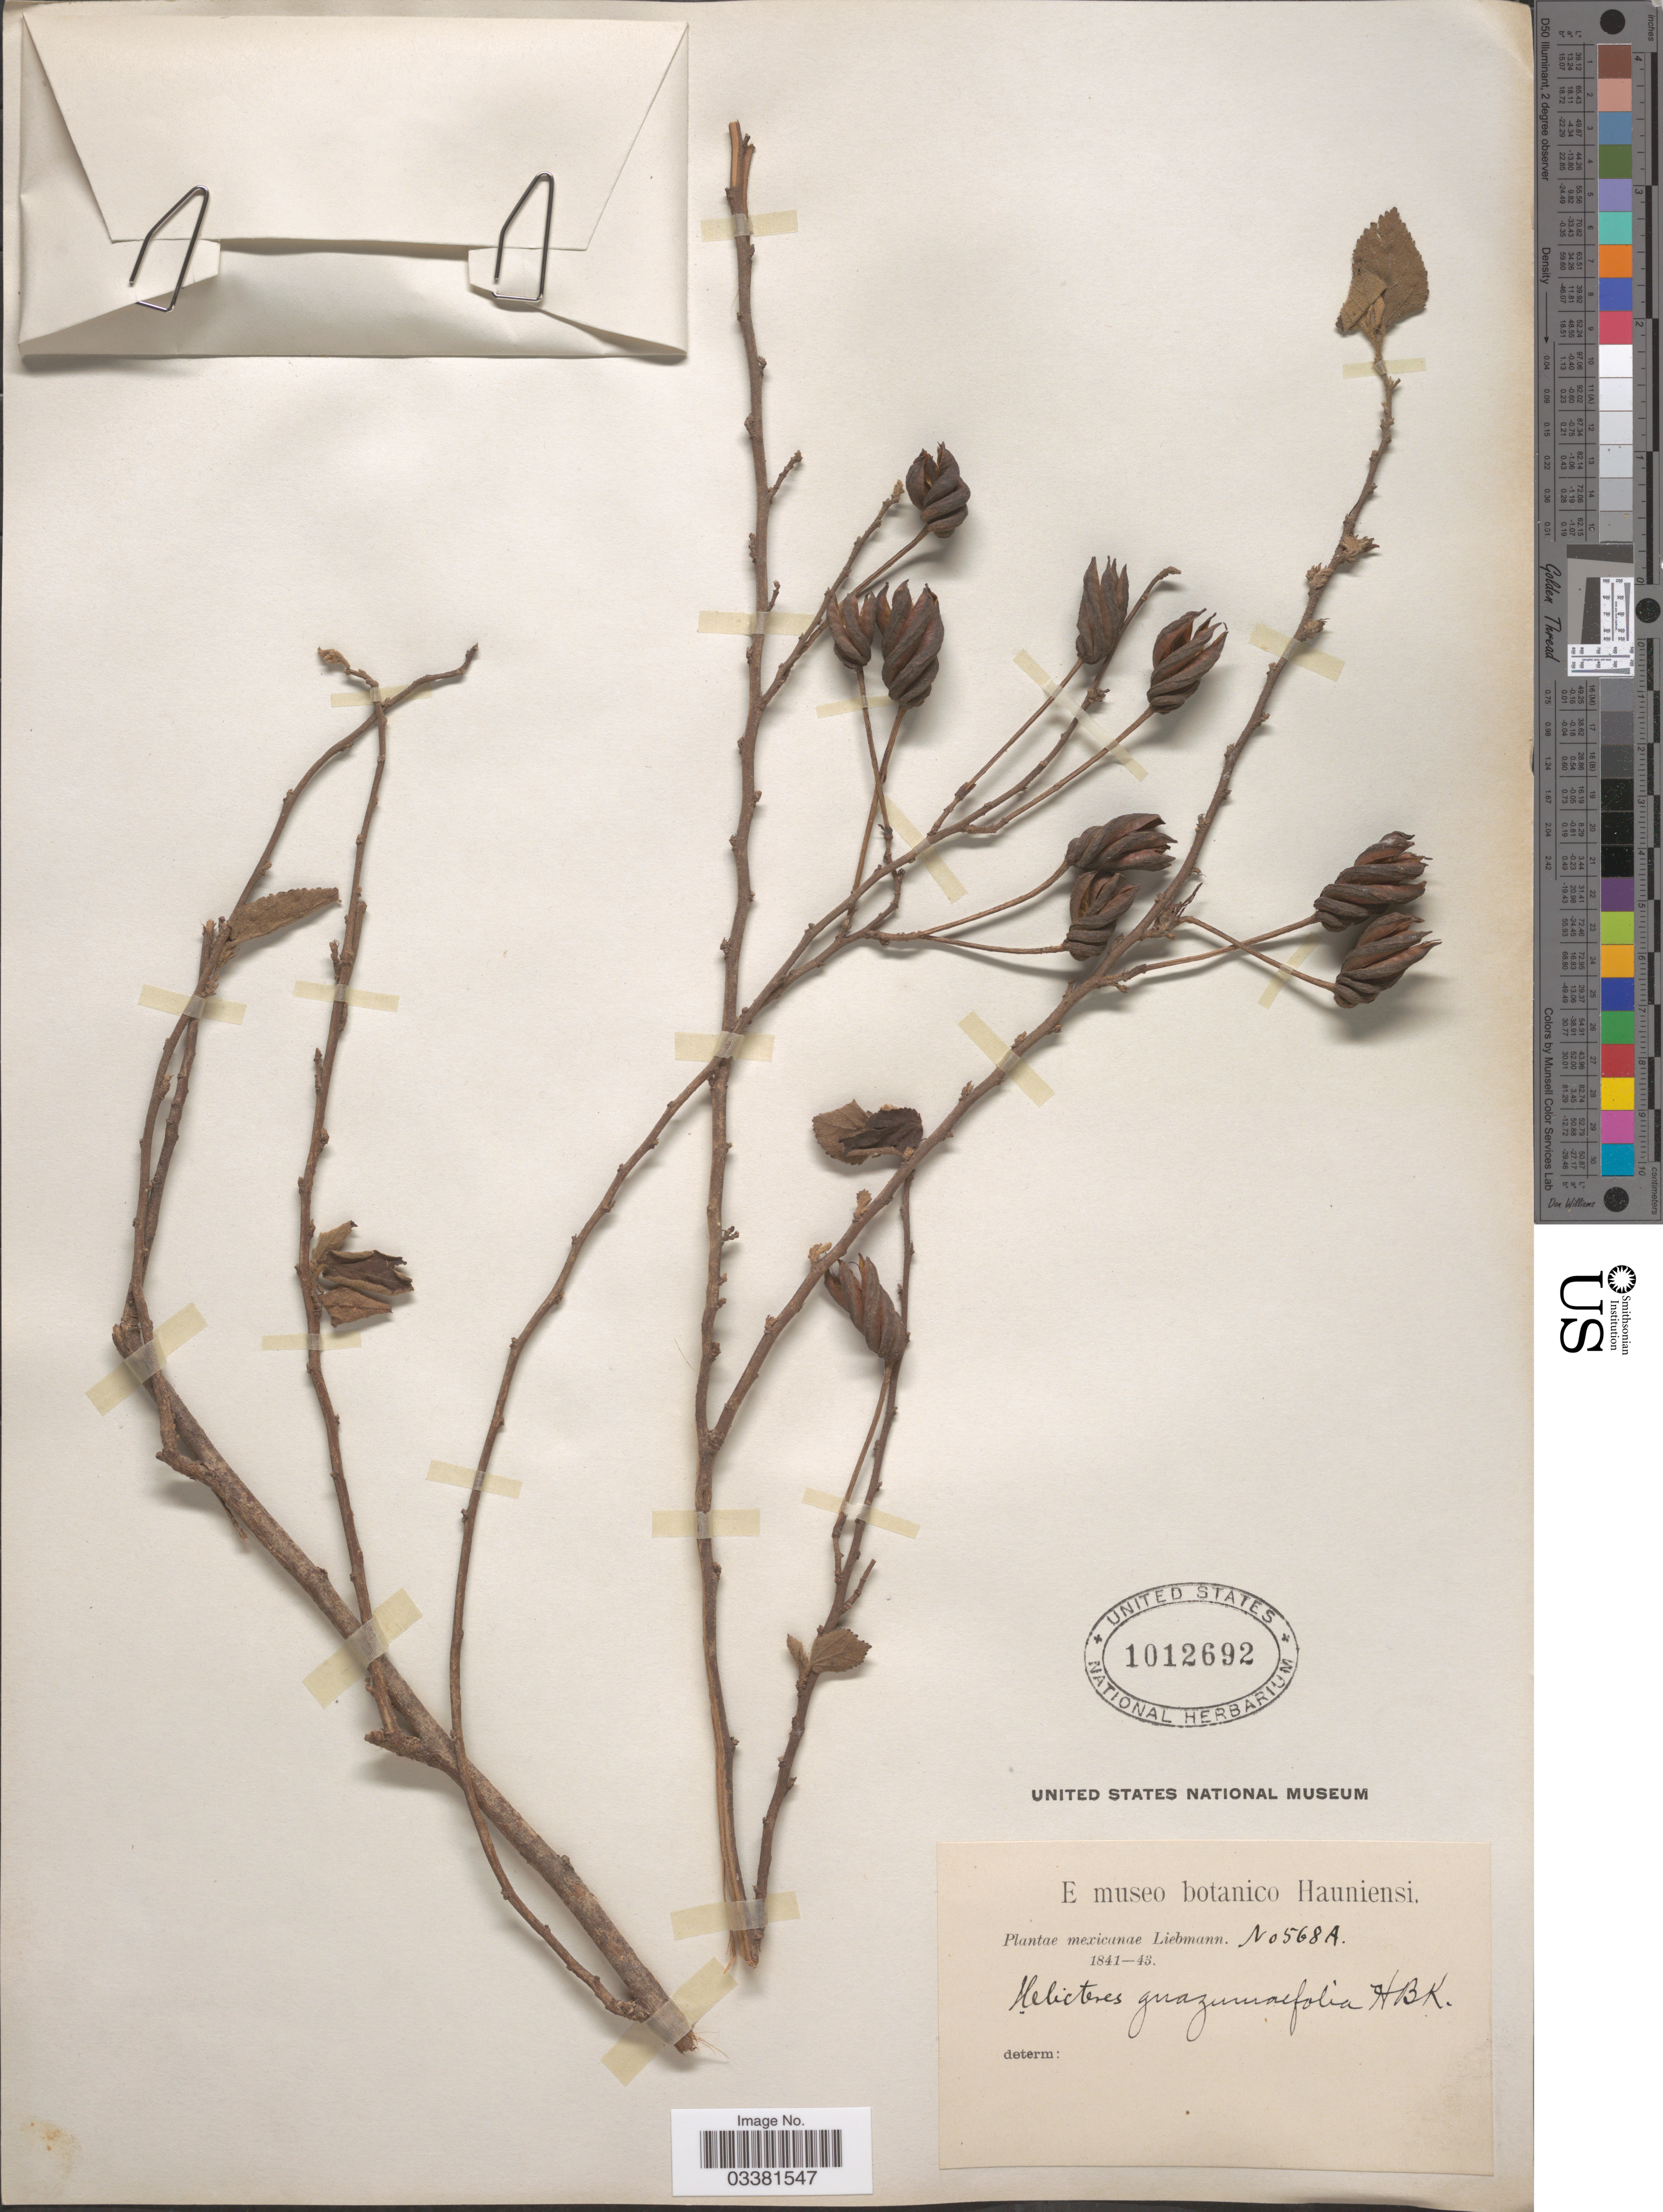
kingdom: Plantae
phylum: Tracheophyta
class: Magnoliopsida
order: Malvales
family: Malvaceae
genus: Helicteres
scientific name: Helicteres guazumifolia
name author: Kunth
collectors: Liebmann, --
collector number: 568A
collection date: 1841/1843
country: Mexico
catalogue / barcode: US 1012692